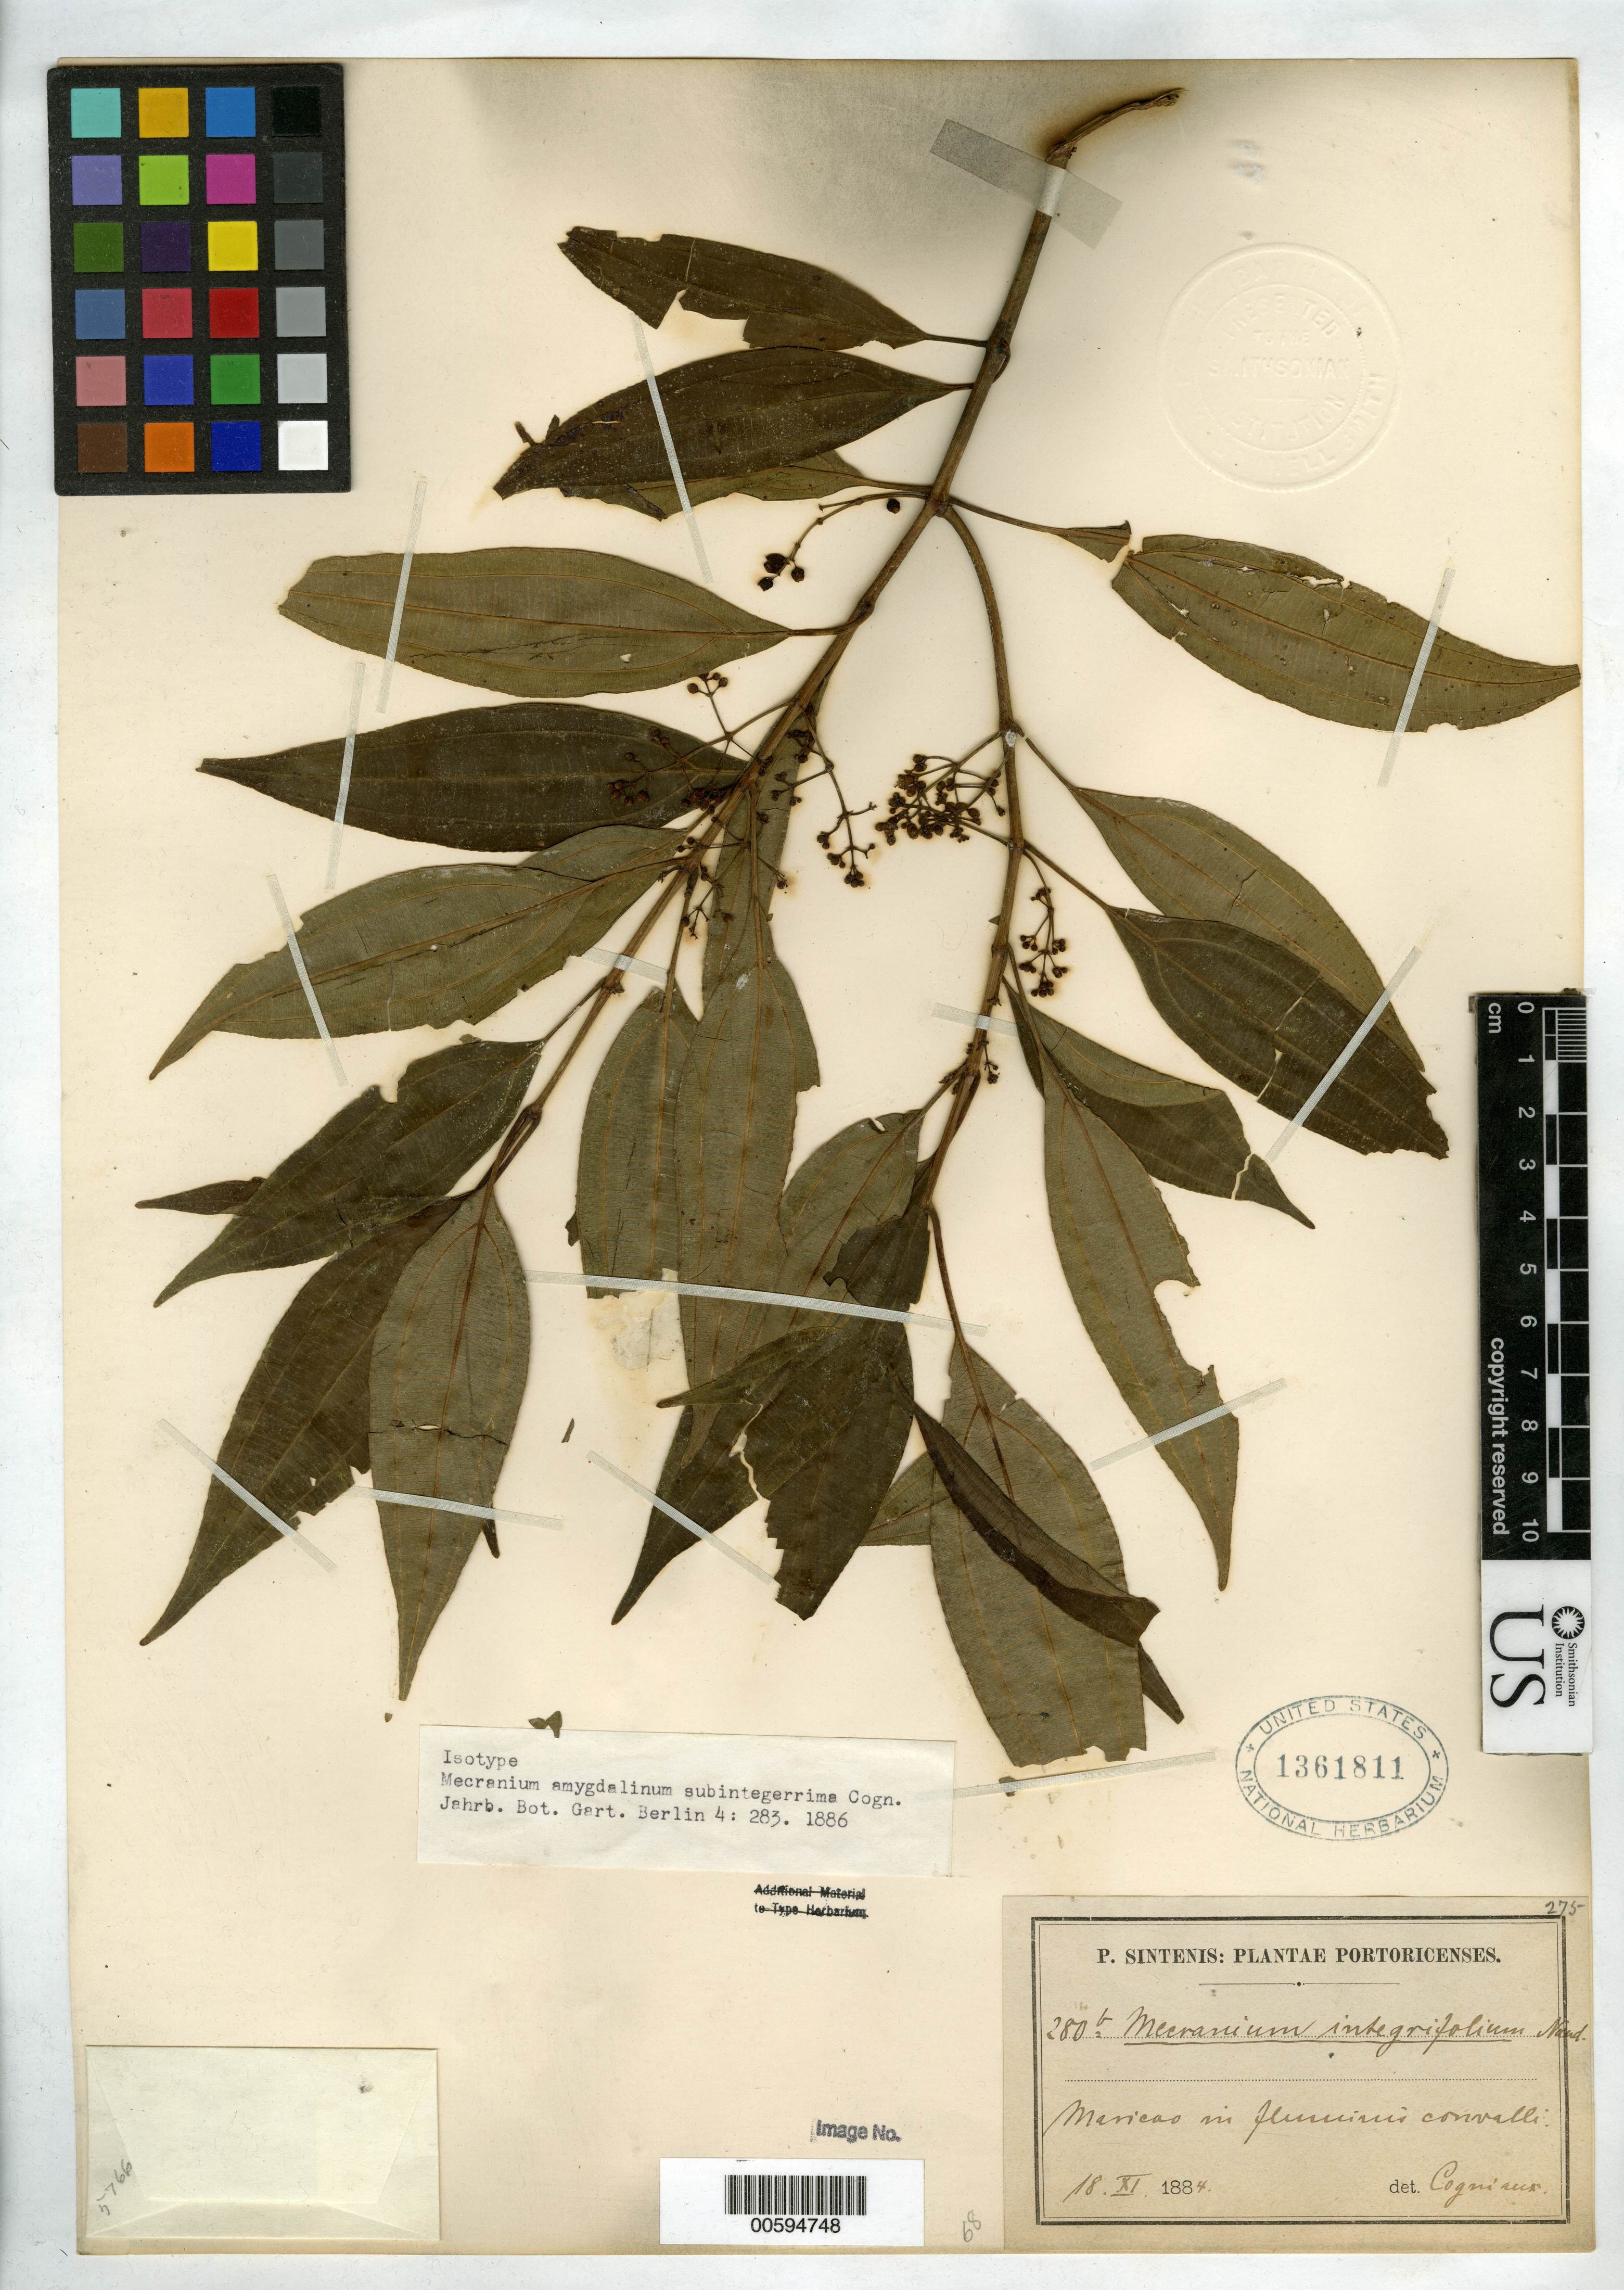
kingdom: Plantae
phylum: Tracheophyta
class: Magnoliopsida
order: Myrtales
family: Melastomataceae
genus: Mecranium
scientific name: Mecranium amygdalinum f. subintegerrimum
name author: Cogn.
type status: Syntype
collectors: P. Sintenis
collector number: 280b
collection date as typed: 18 Nov 1884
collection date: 1884-11-18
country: Puerto Rico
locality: Maricao in fluminis convalli.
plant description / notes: Specimen ex John Donnell Smith herbarium.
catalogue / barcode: US 1361811